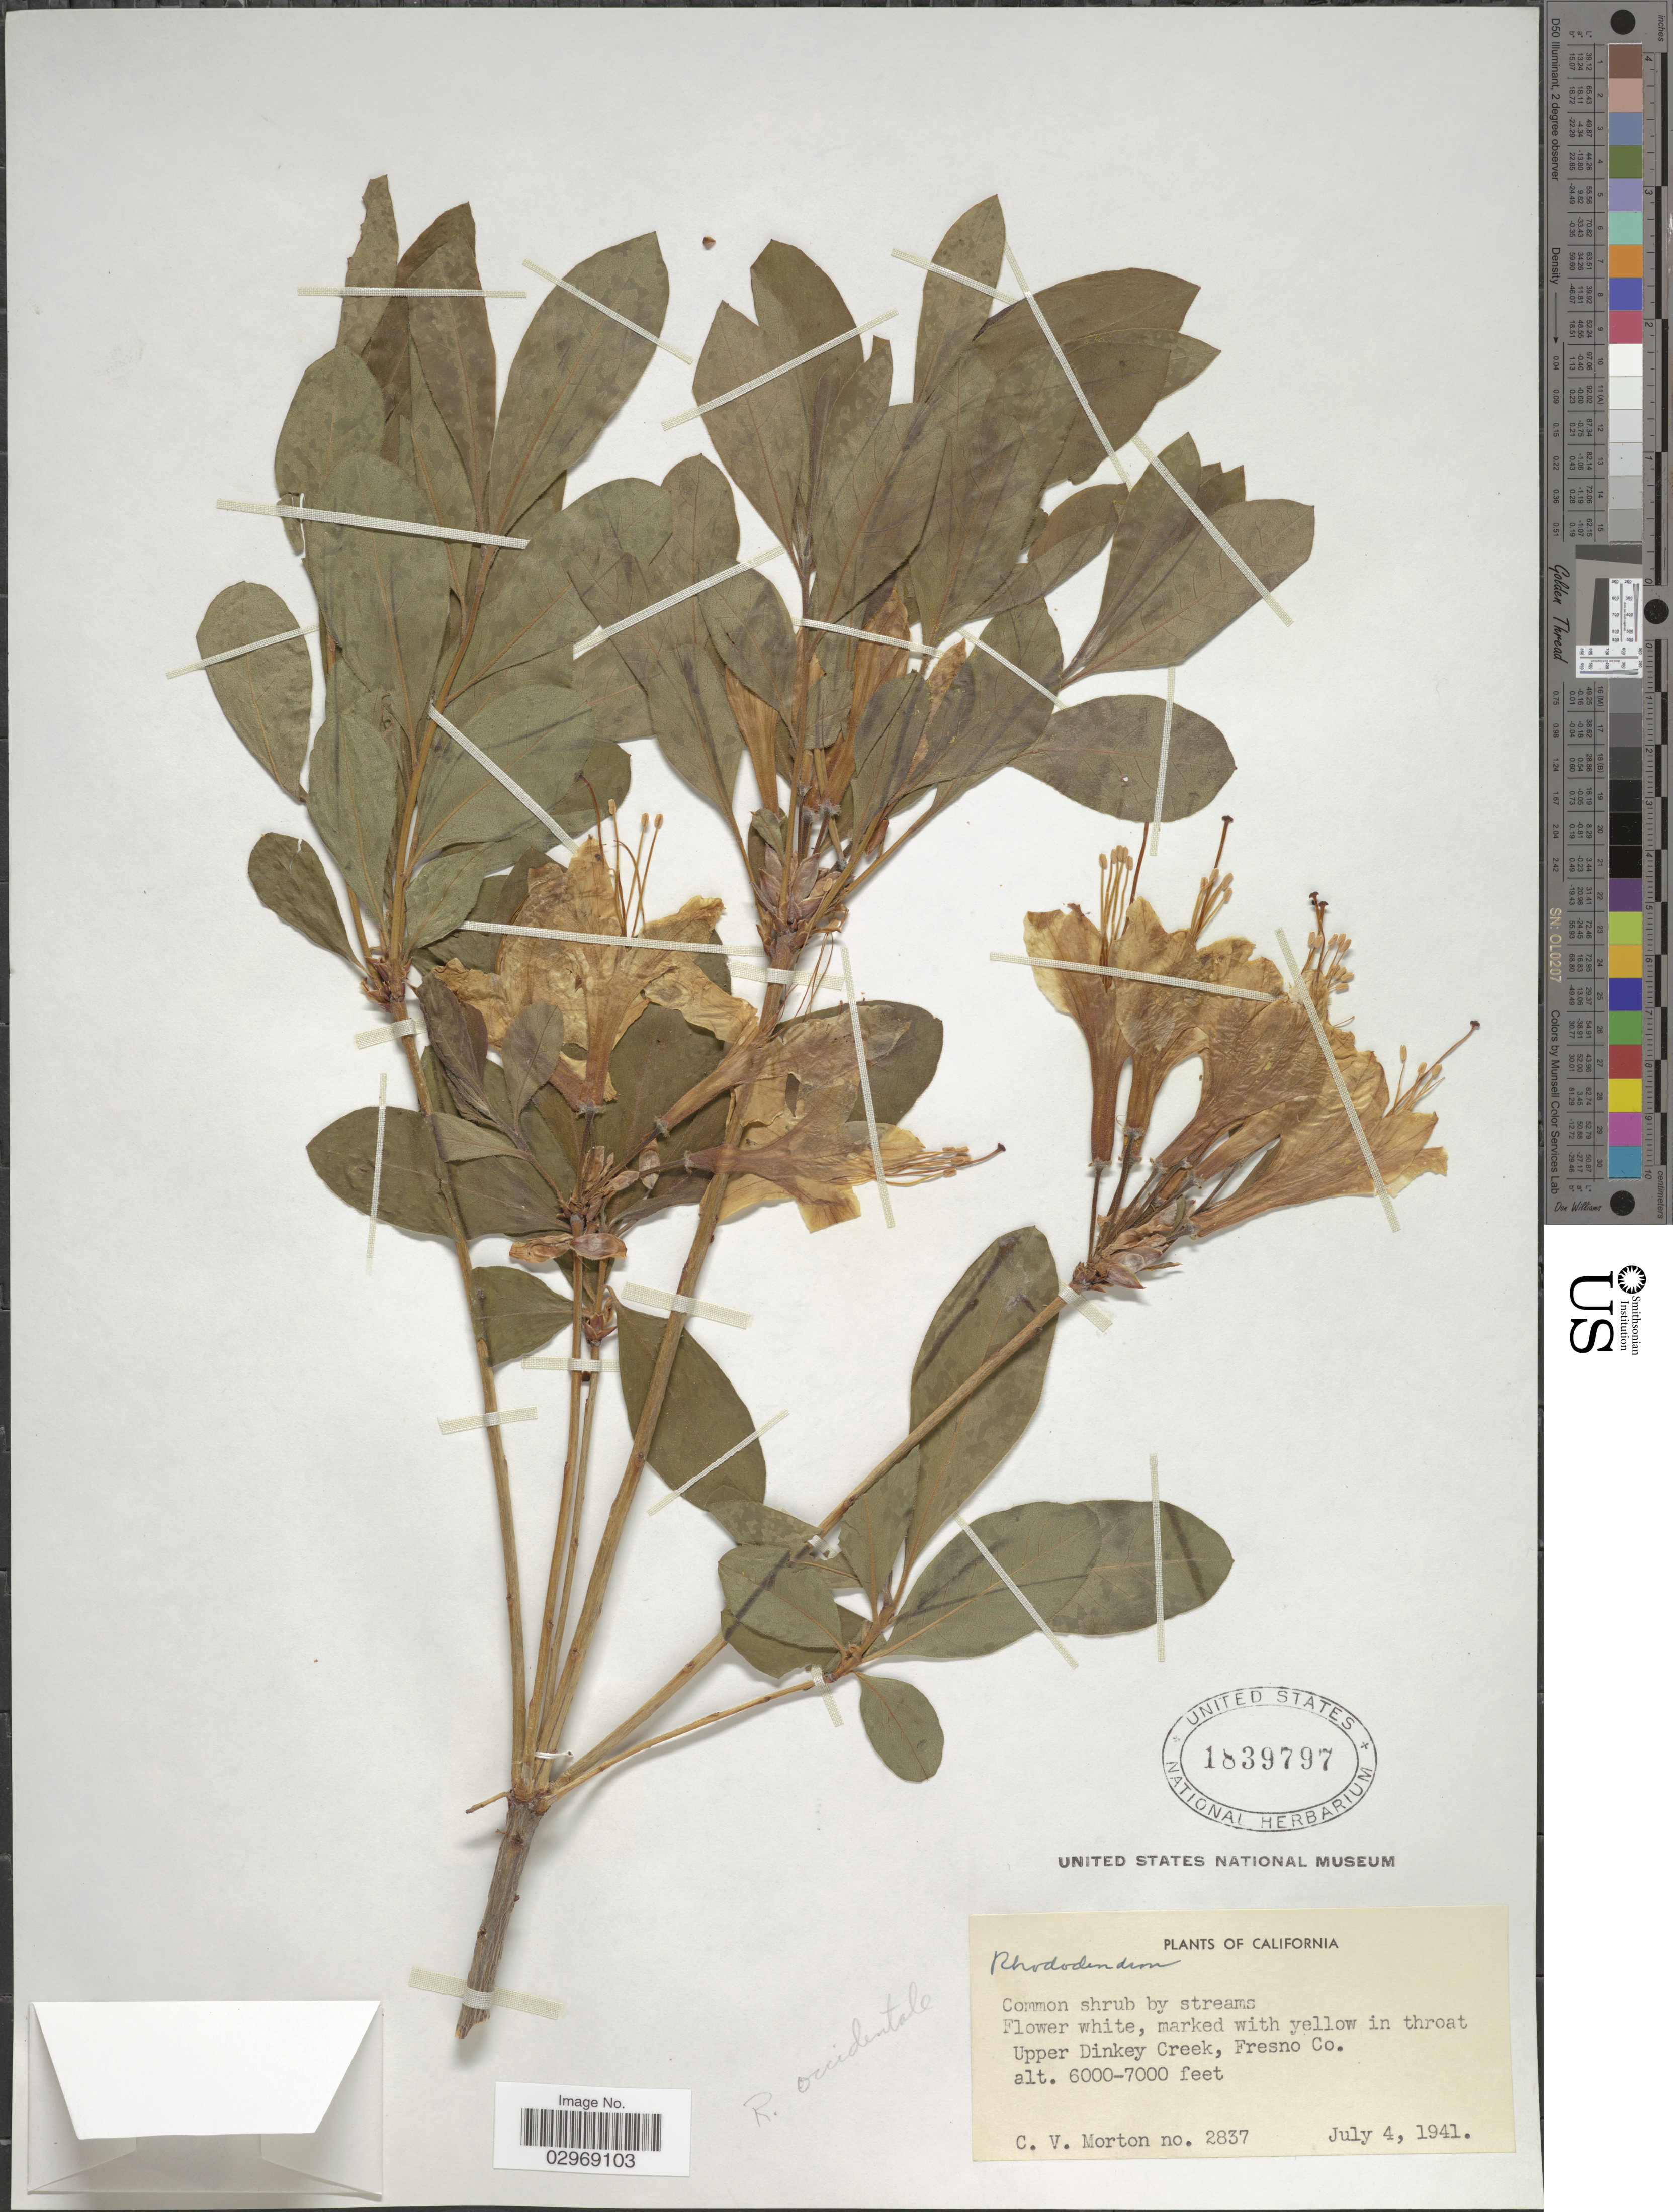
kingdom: Plantae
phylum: Tracheophyta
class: Magnoliopsida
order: Ericales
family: Ericaceae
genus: Rhododendron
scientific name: Rhododendron occidentale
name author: (Torr. & A. Gray) A. Gray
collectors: C. V. Morton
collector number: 2837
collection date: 1941-07-04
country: United States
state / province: California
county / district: Fresno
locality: Upper Dinkey Creek, Fresno Co.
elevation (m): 1829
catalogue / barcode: US 1839797